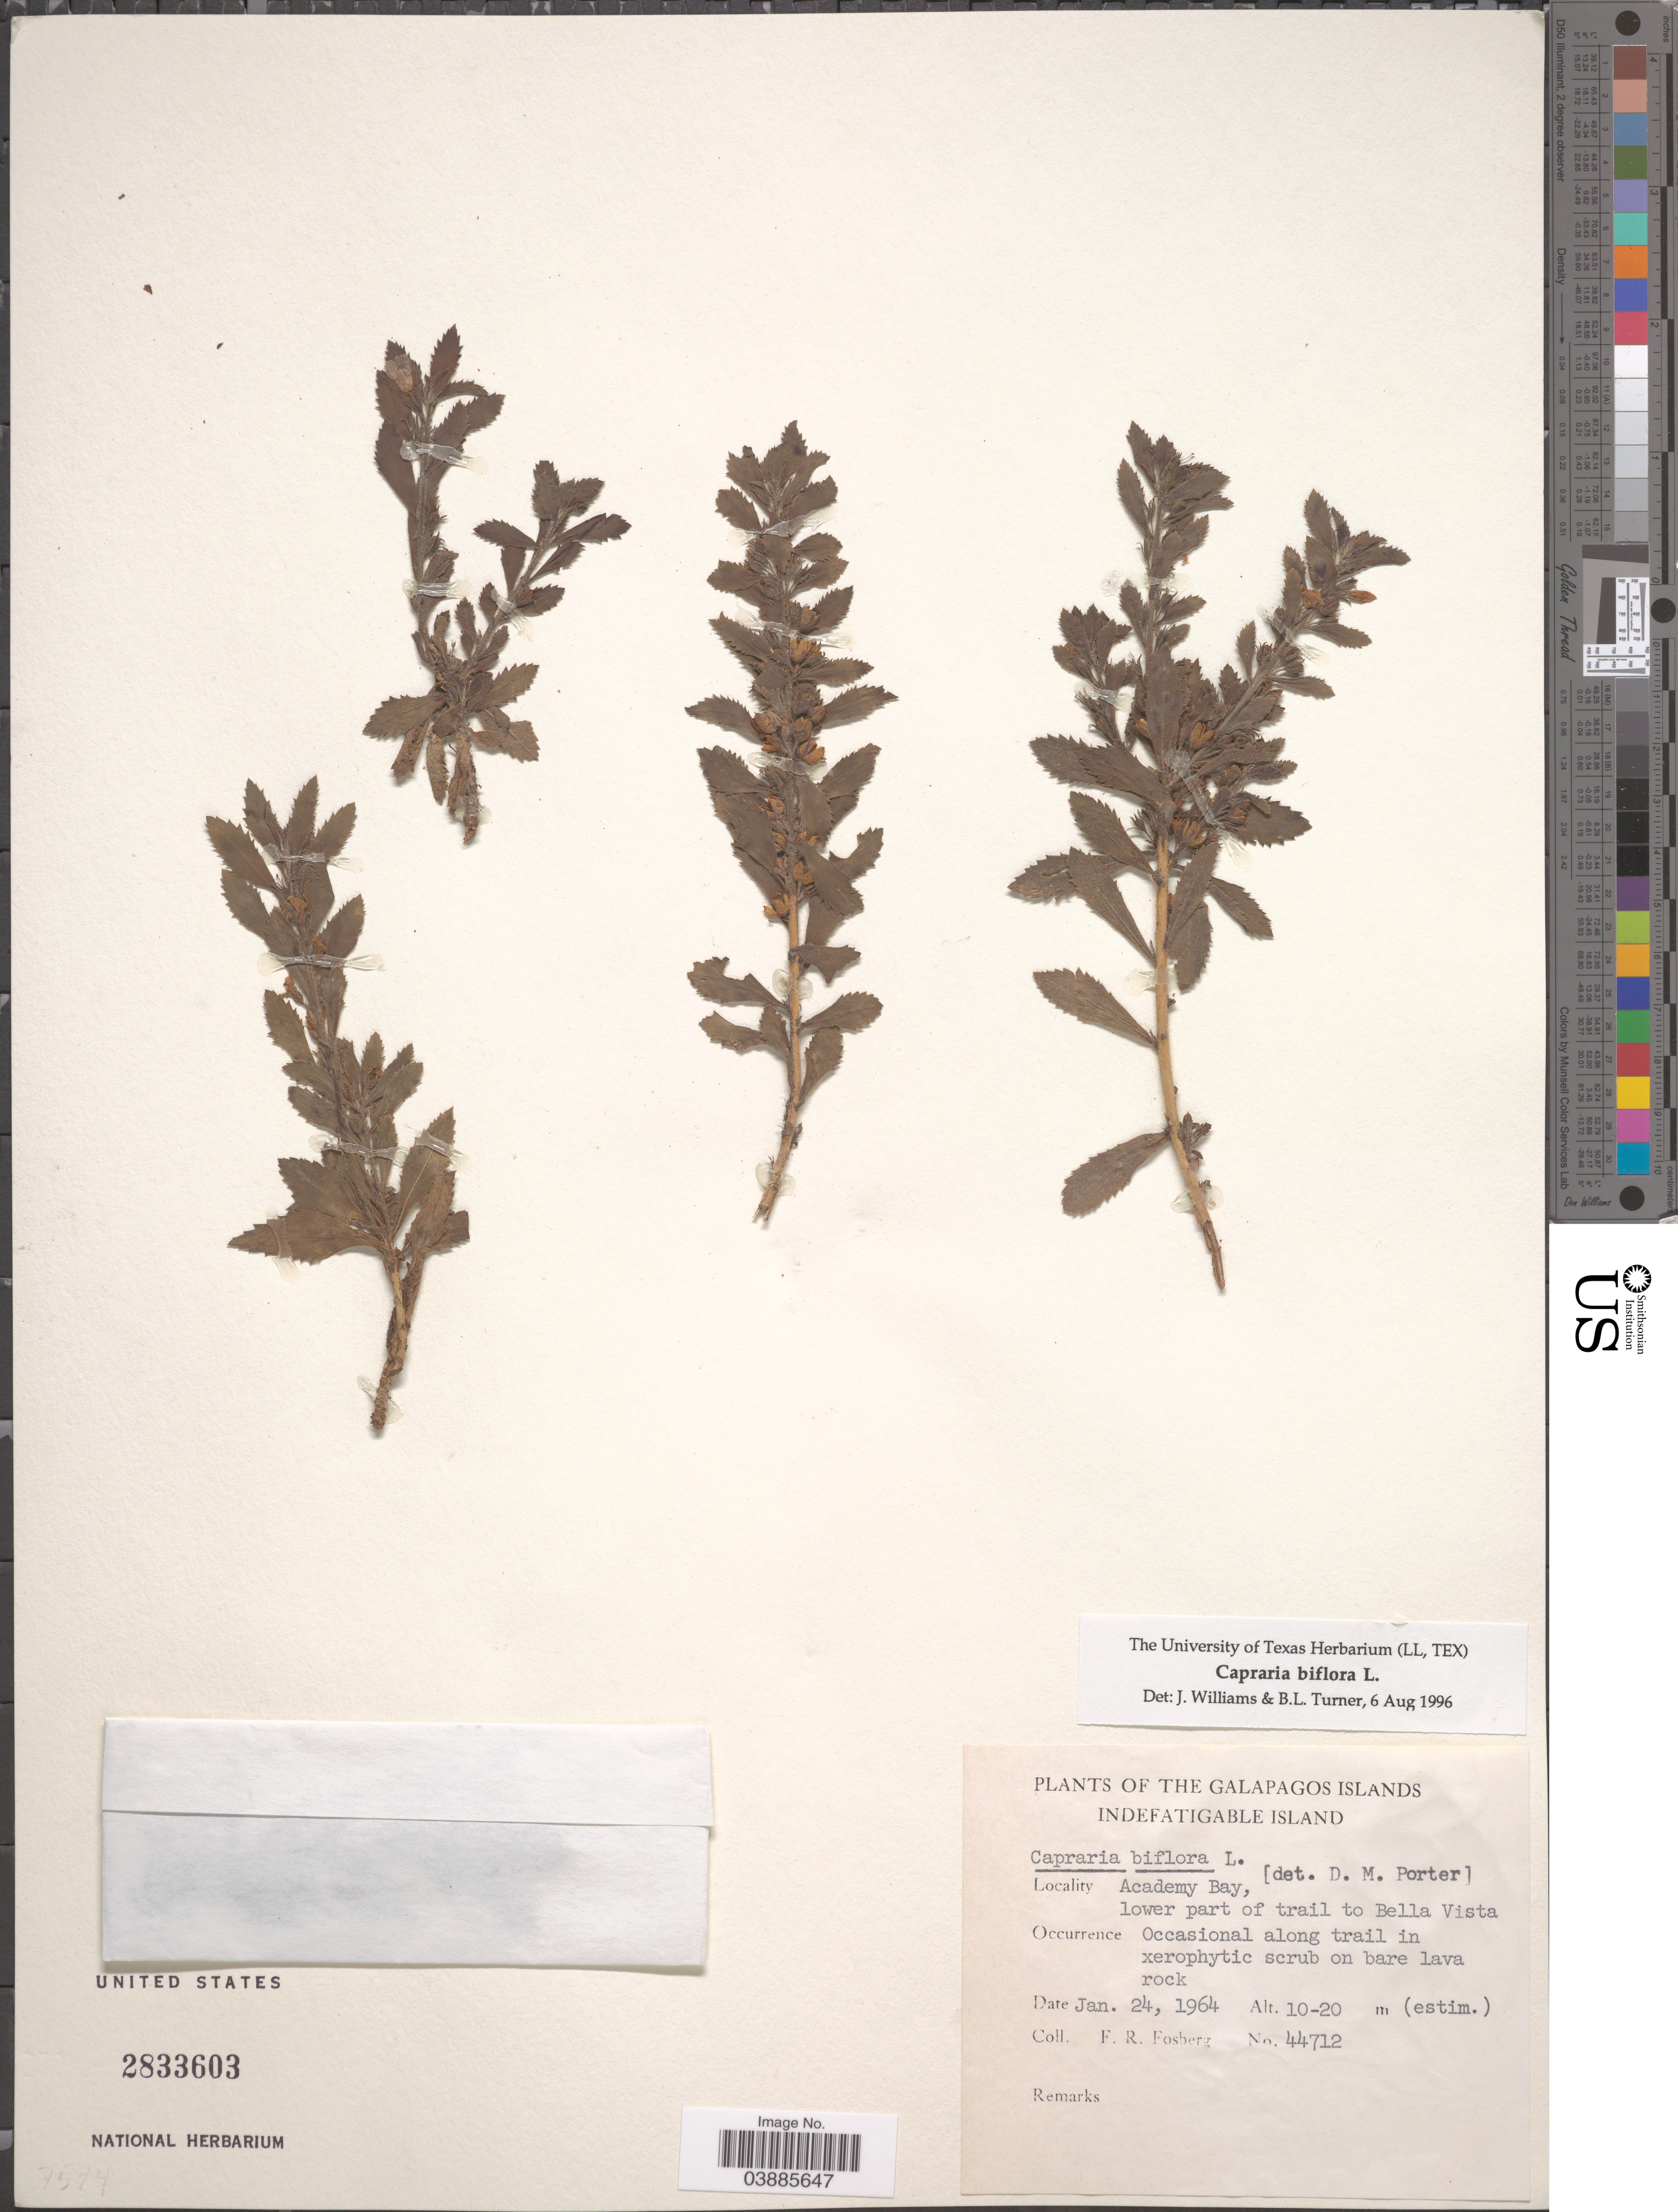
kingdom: Plantae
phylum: Tracheophyta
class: Magnoliopsida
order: Lamiales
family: Scrophulariaceae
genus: Capraria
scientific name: Capraria biflora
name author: L.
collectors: F. R. Fosberg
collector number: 44712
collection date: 1964-01-24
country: Ecuador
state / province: Colón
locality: The Galapagos Islands. Indefatigable Island. Academy Bay, lower part of trail to Bella Vista.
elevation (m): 10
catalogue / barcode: US 2833603